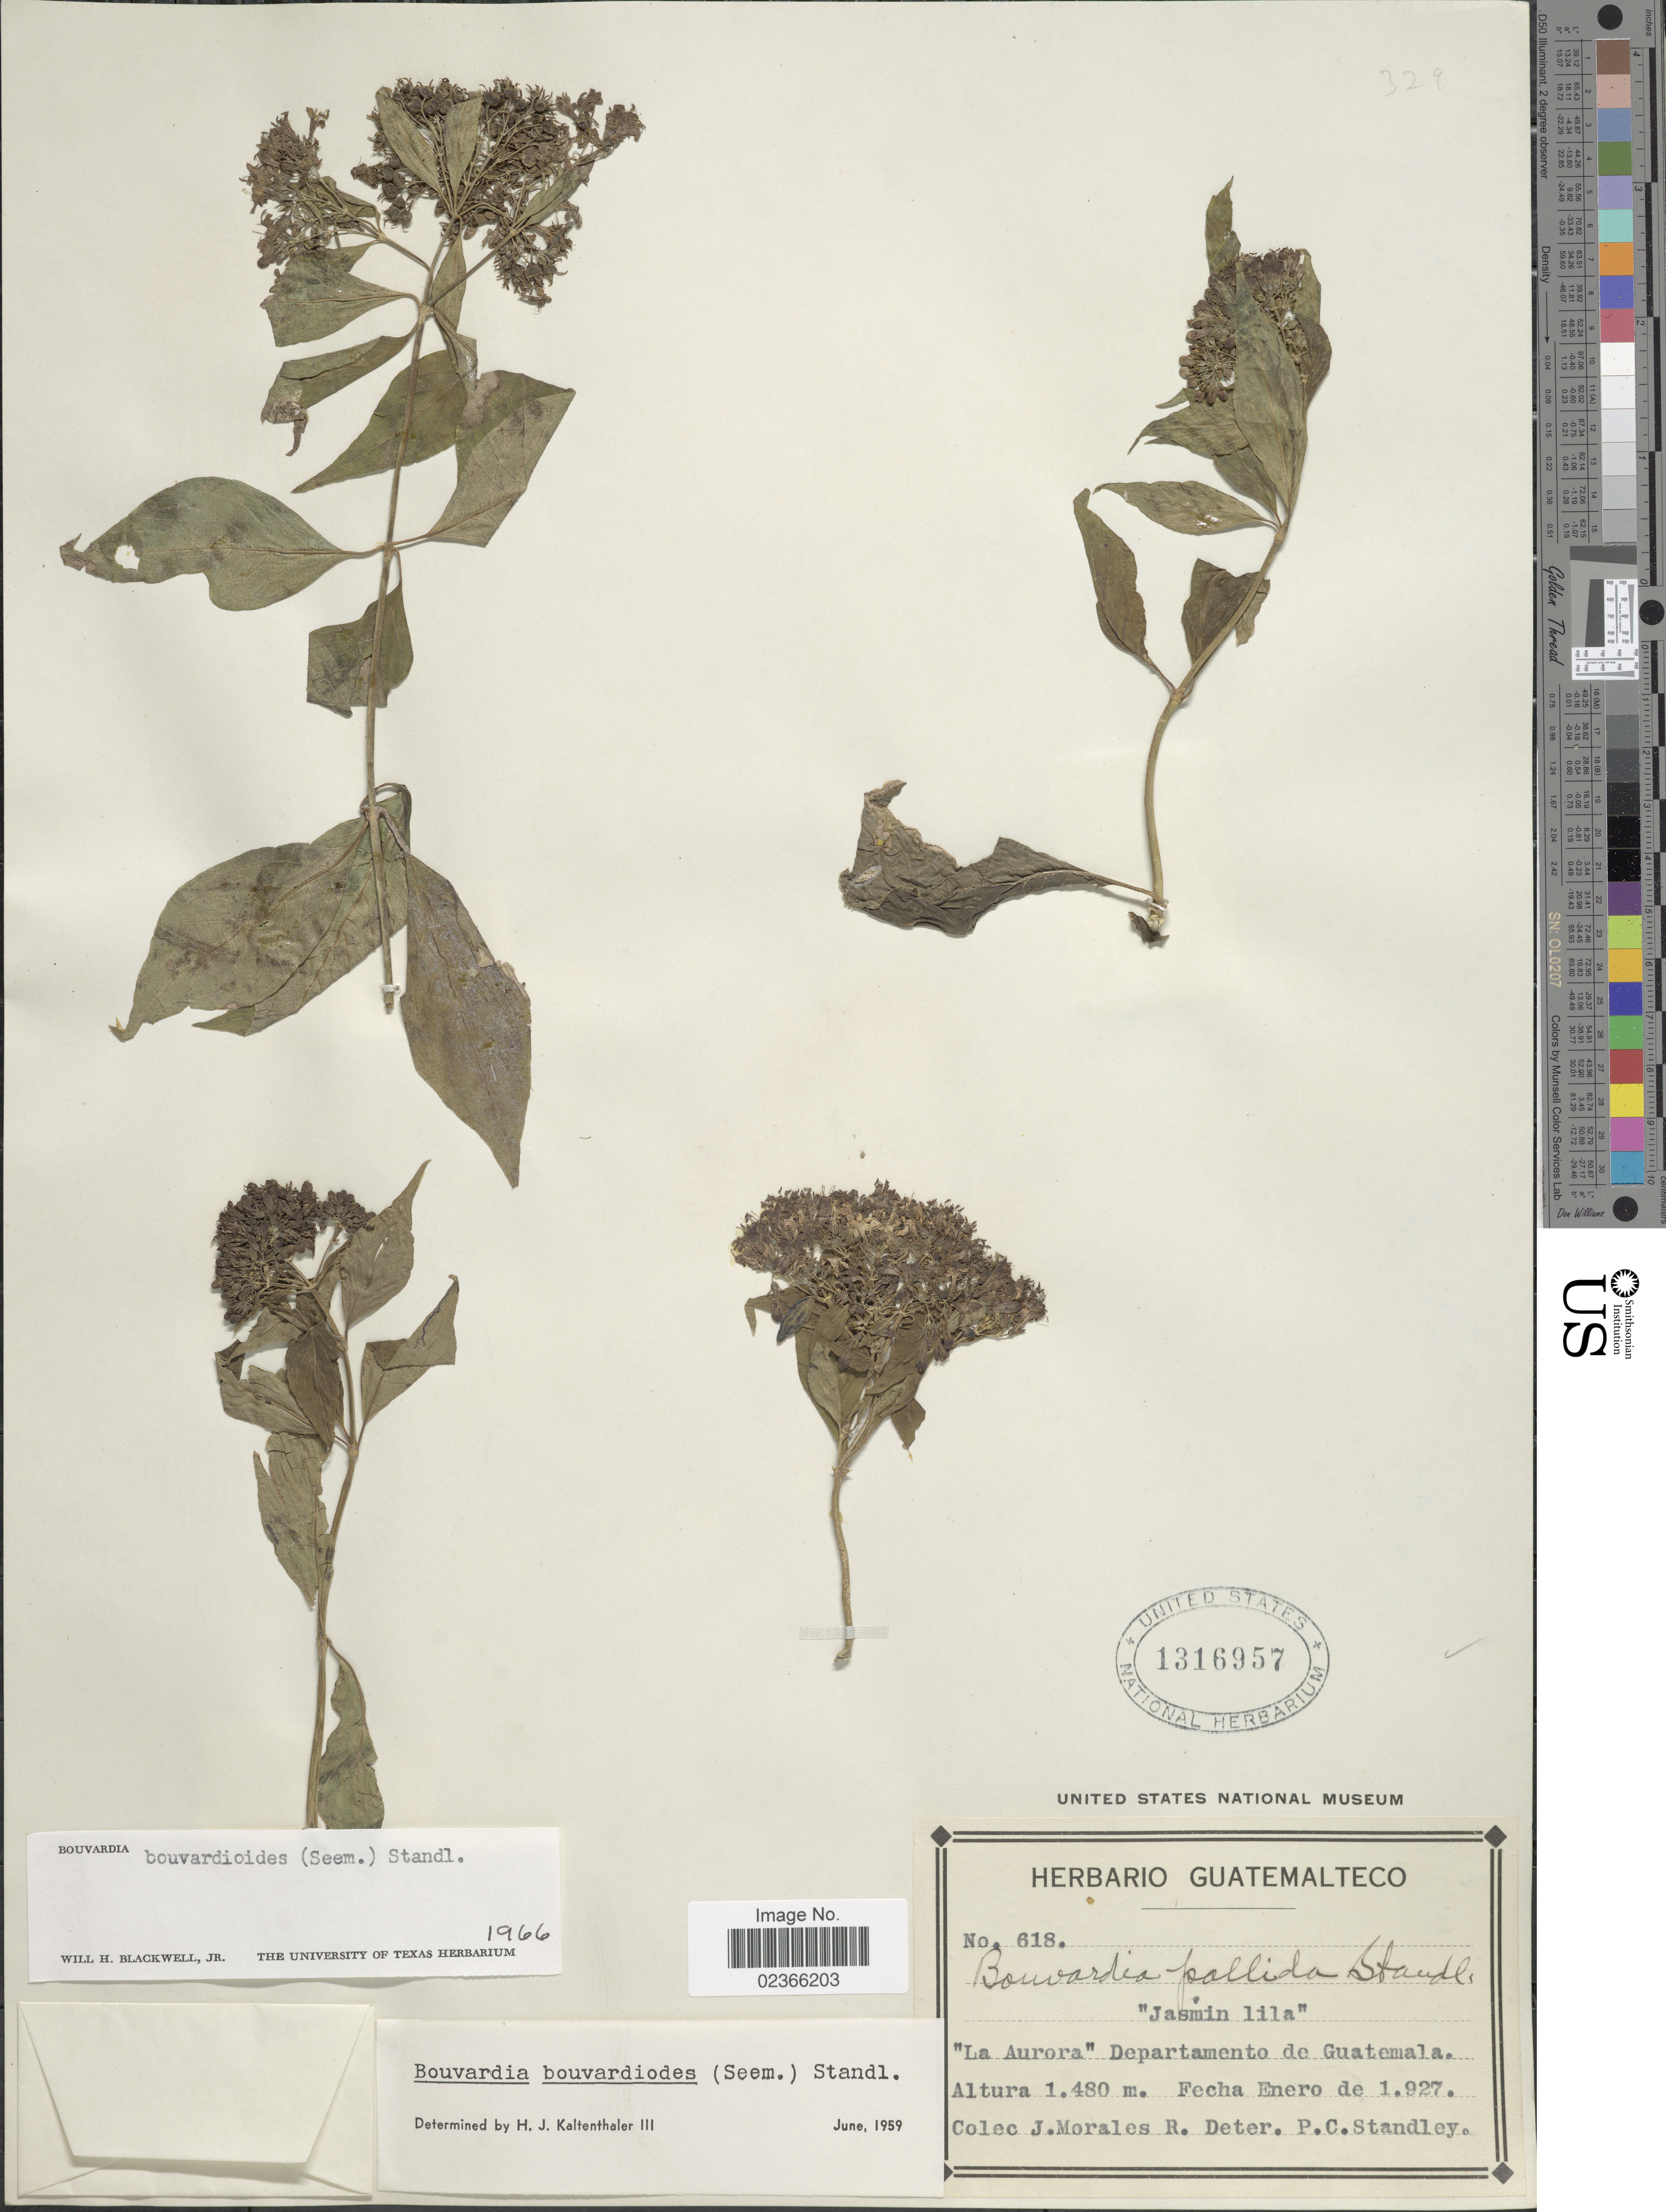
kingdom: Plantae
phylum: Tracheophyta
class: Magnoliopsida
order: Gentianales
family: Rubiaceae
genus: Bouvardia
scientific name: Bouvardia bouvardioides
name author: (Seem.) Standl.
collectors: J. Morales R., R. Deter & P. C. Standley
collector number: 618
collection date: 1927-01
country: Guatemala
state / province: Guatemala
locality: La Aurora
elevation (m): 1480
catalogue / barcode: US 1316957